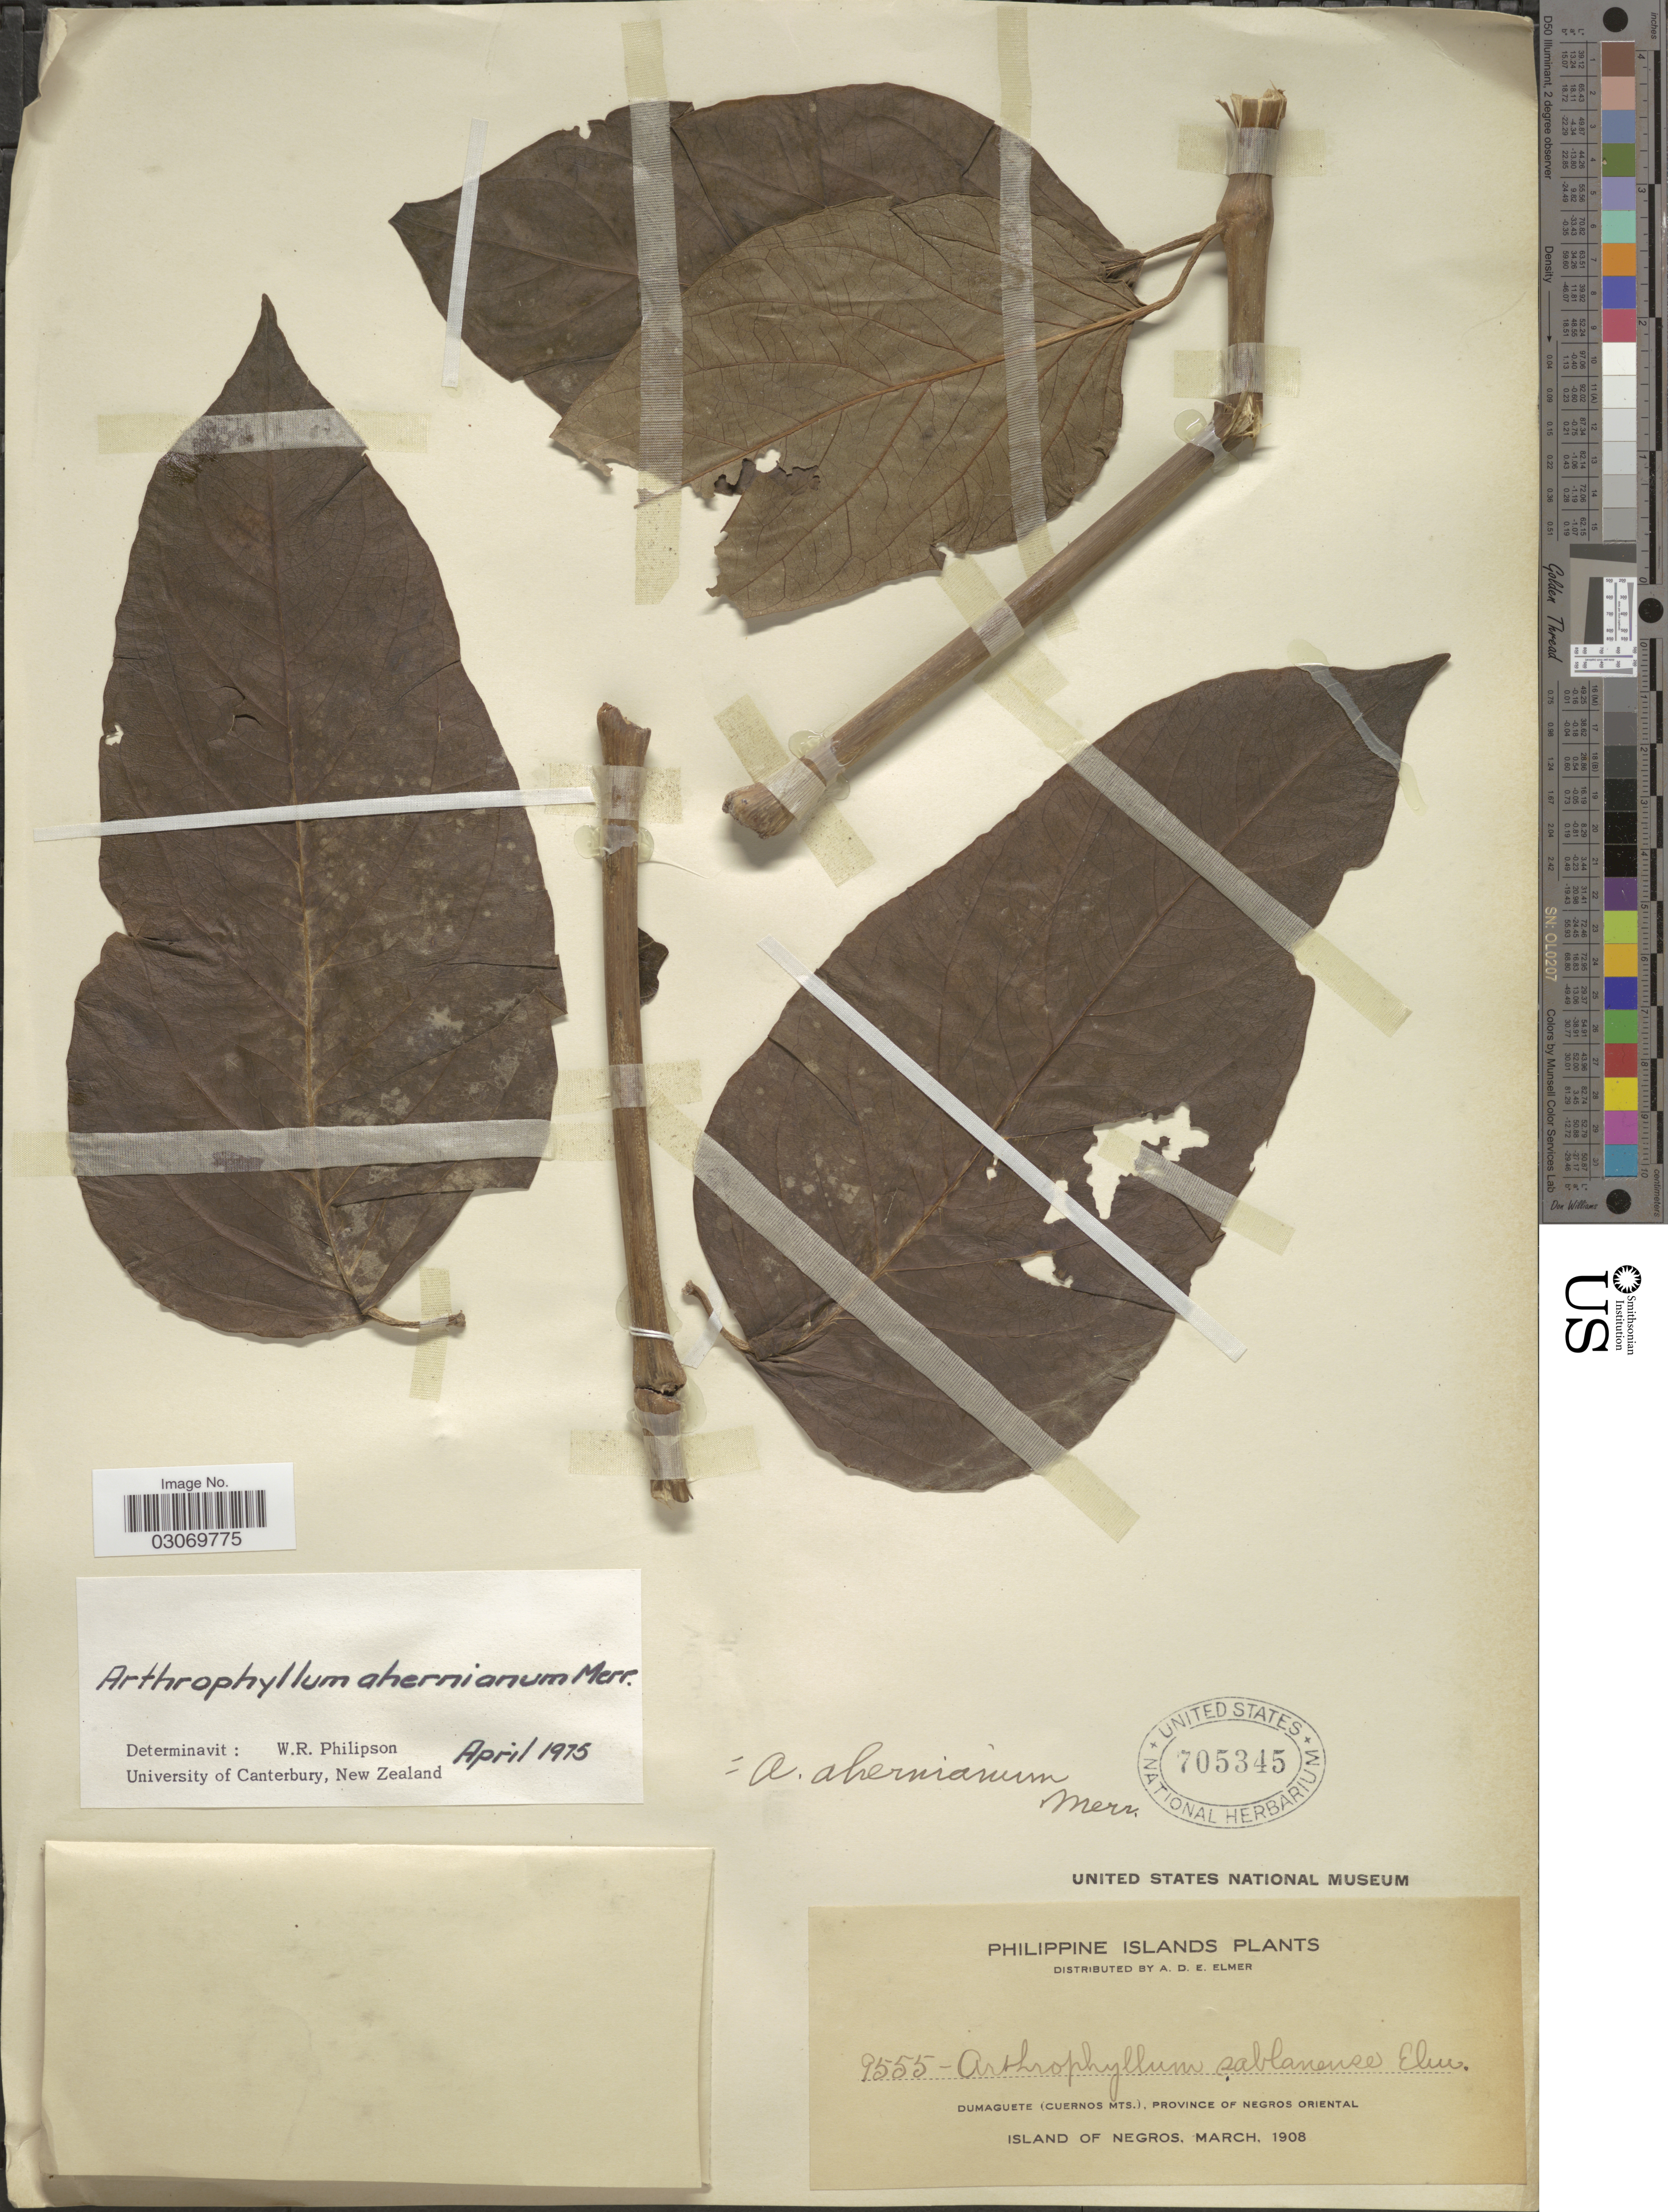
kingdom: Plantae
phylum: Tracheophyta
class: Magnoliopsida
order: Apiales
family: Araliaceae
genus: Arthrophyllum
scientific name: Arthrophyllum ahernianum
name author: Merr.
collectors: A. D. E. Elmer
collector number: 9555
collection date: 1908-03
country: Philippines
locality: Dumaguete (Cuernos Mts.), Province of Negros Oriental.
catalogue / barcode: US 705345